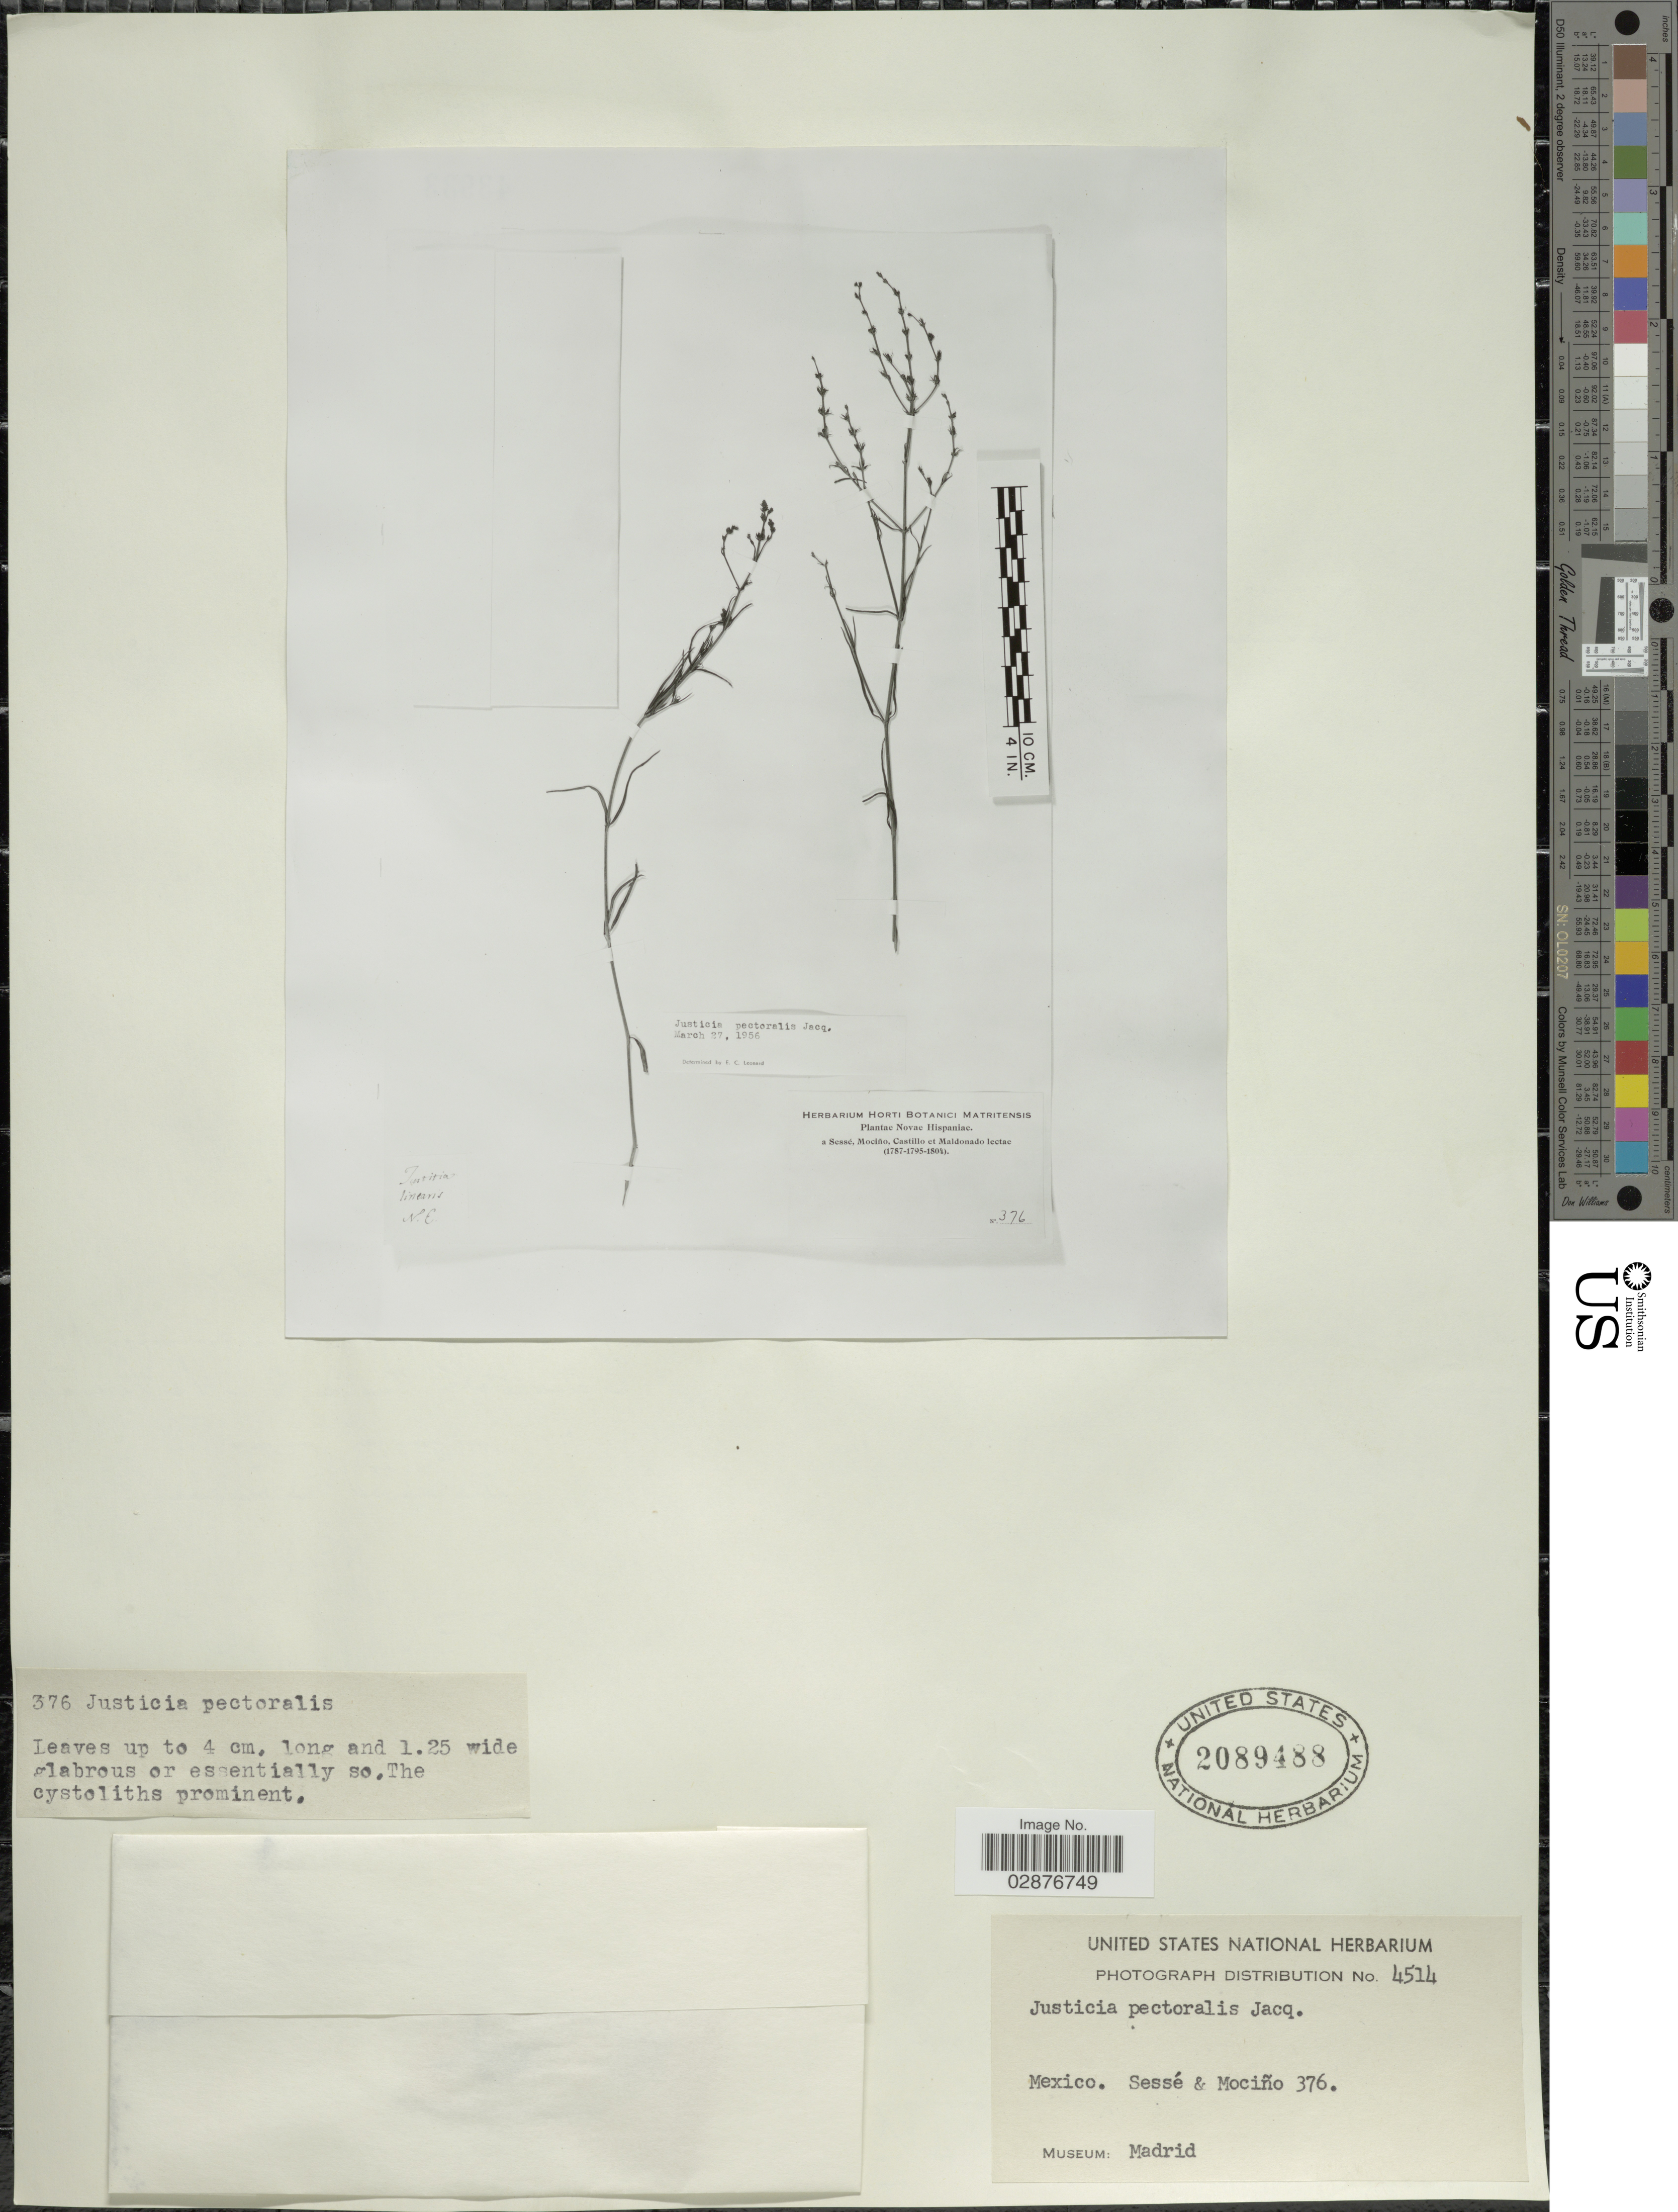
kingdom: Plantae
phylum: Tracheophyta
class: Magnoliopsida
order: Lamiales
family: Acanthaceae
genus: Justicia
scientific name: Justicia pectoralis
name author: Jacq.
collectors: Sessé, --, Mociño, Castillo, -- & Maldonado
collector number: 376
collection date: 1787/1804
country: Mexico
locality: Novae Hispaniae.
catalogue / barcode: US 2089488